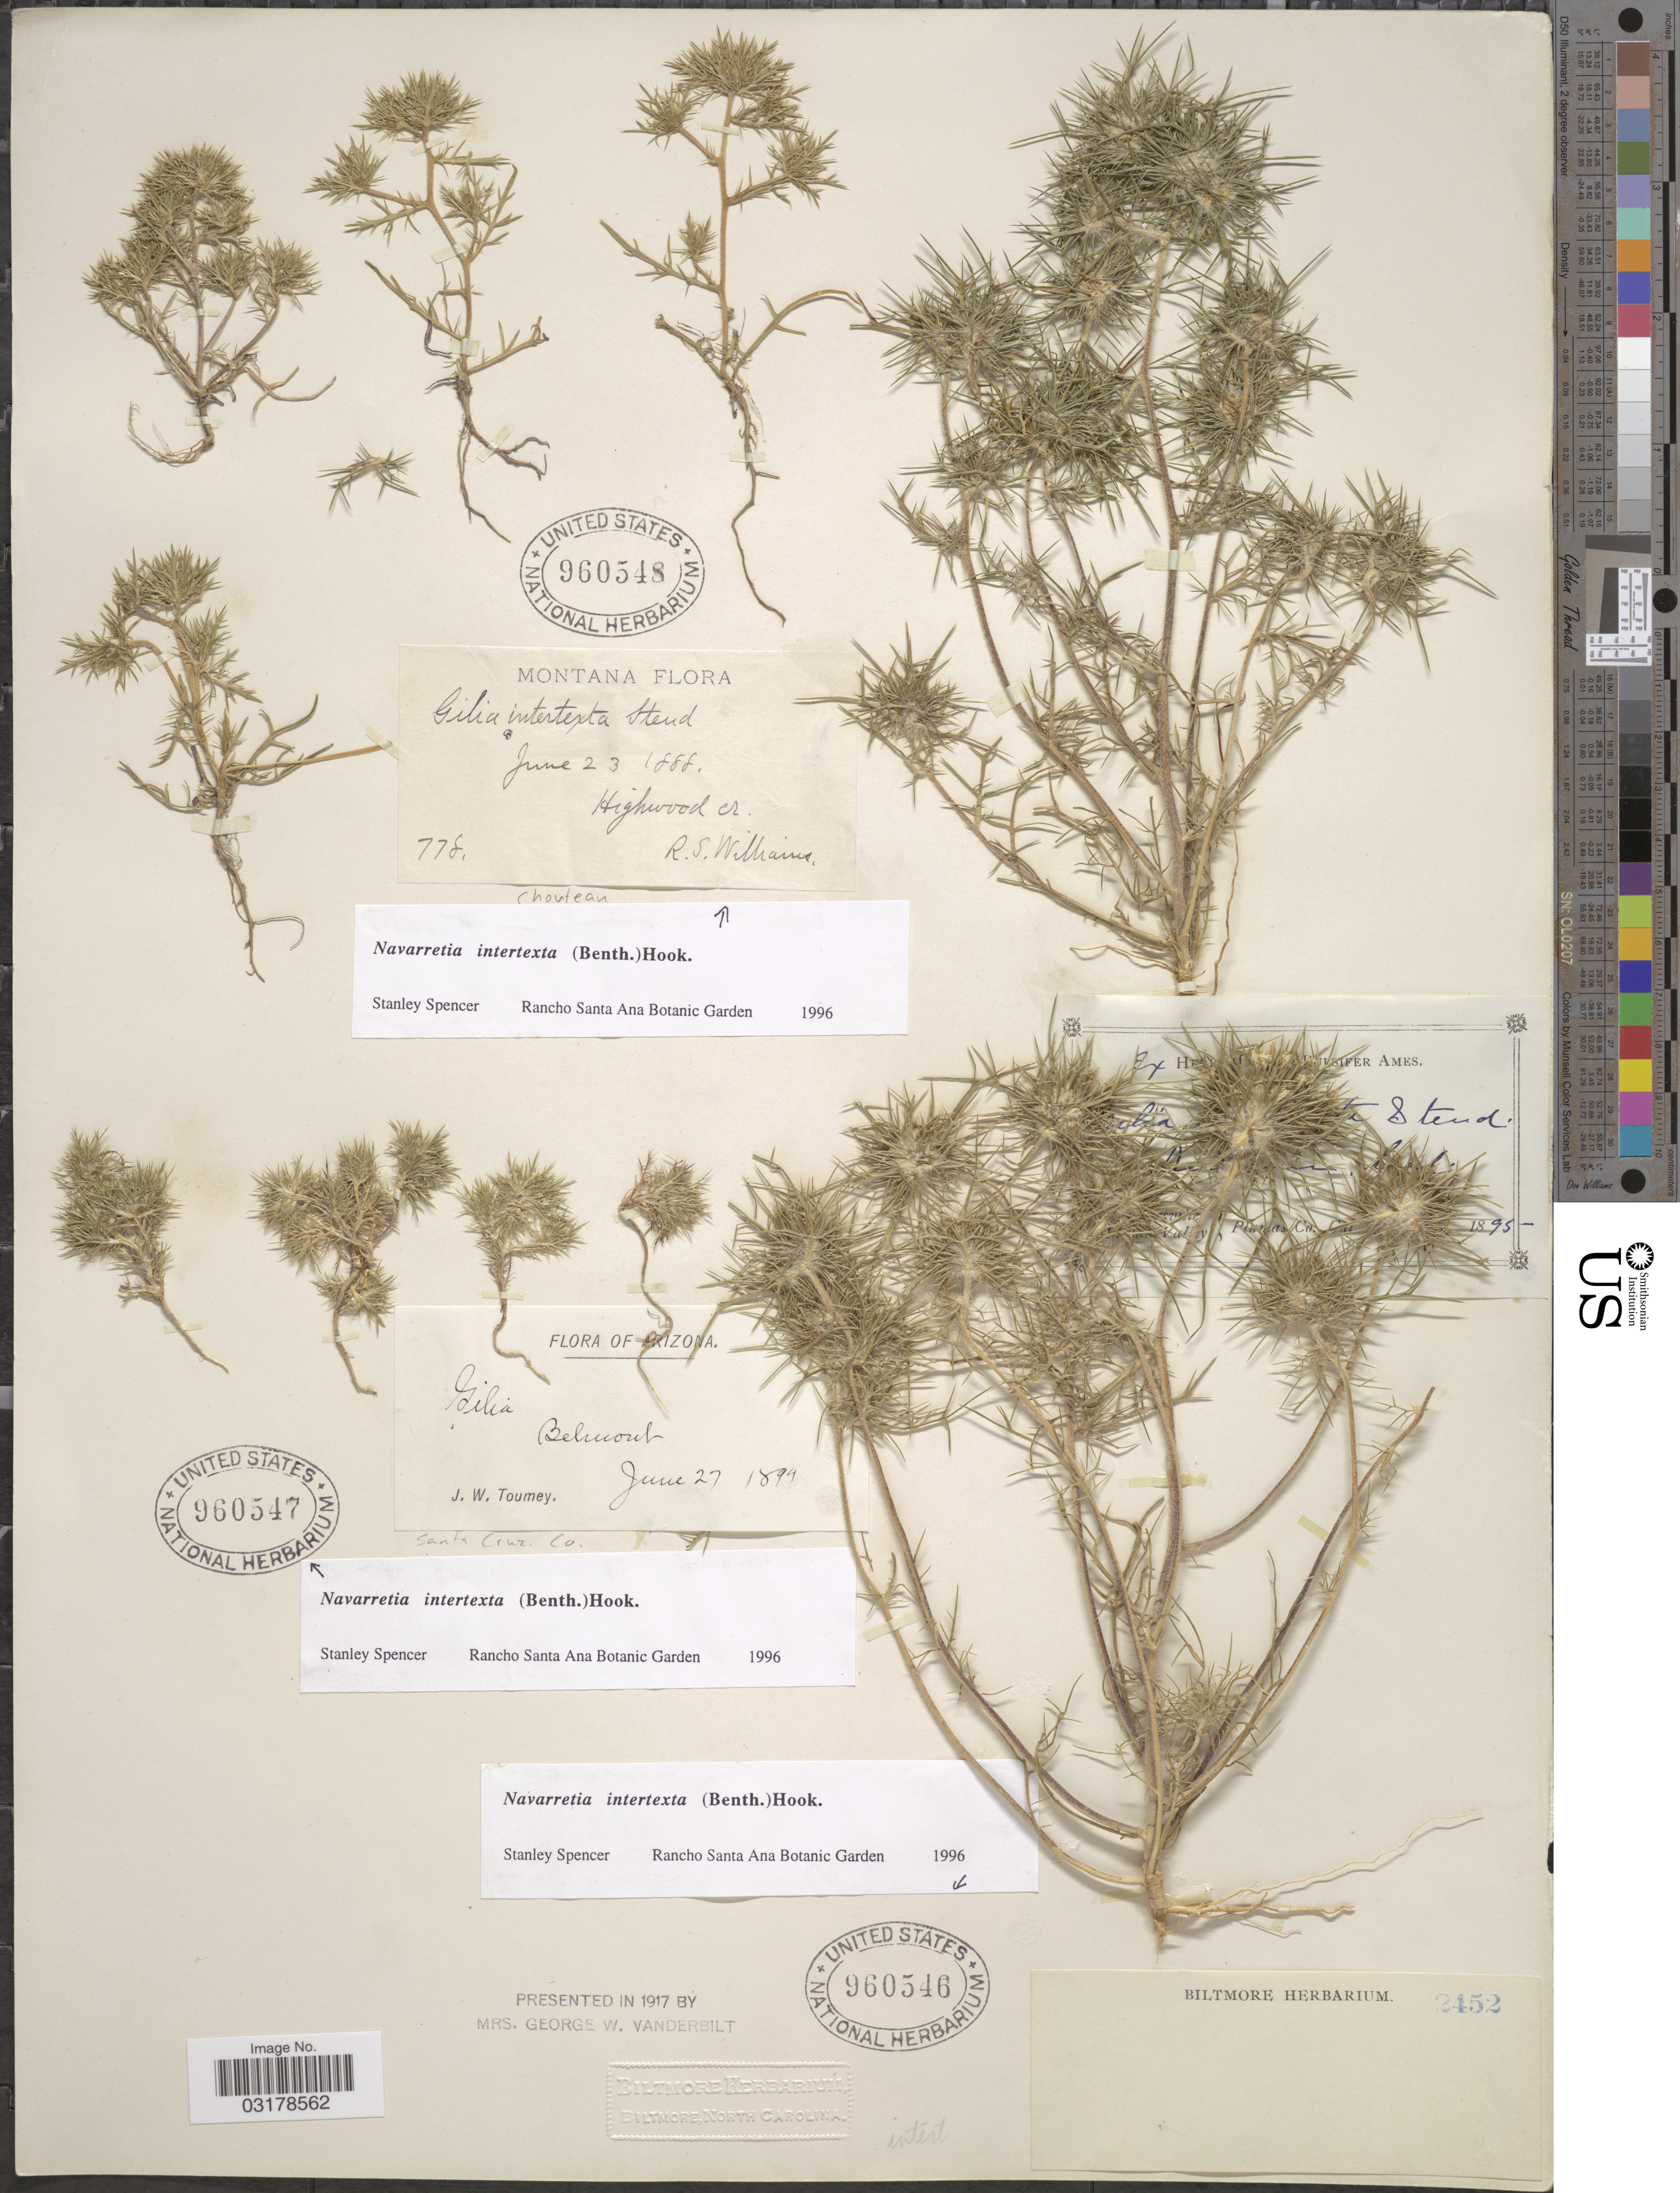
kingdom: Plantae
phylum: Tracheophyta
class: Magnoliopsida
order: Ericales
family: Polemoniaceae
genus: Navarretia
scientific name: Navarretia intertexta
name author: (Benth.) Hook.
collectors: ex herb. M.E.P. Ames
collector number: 2452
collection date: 1895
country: United States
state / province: California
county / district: Plumas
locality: [illegible text] Valley, Plumas Co. Cal.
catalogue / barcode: US 960546-3